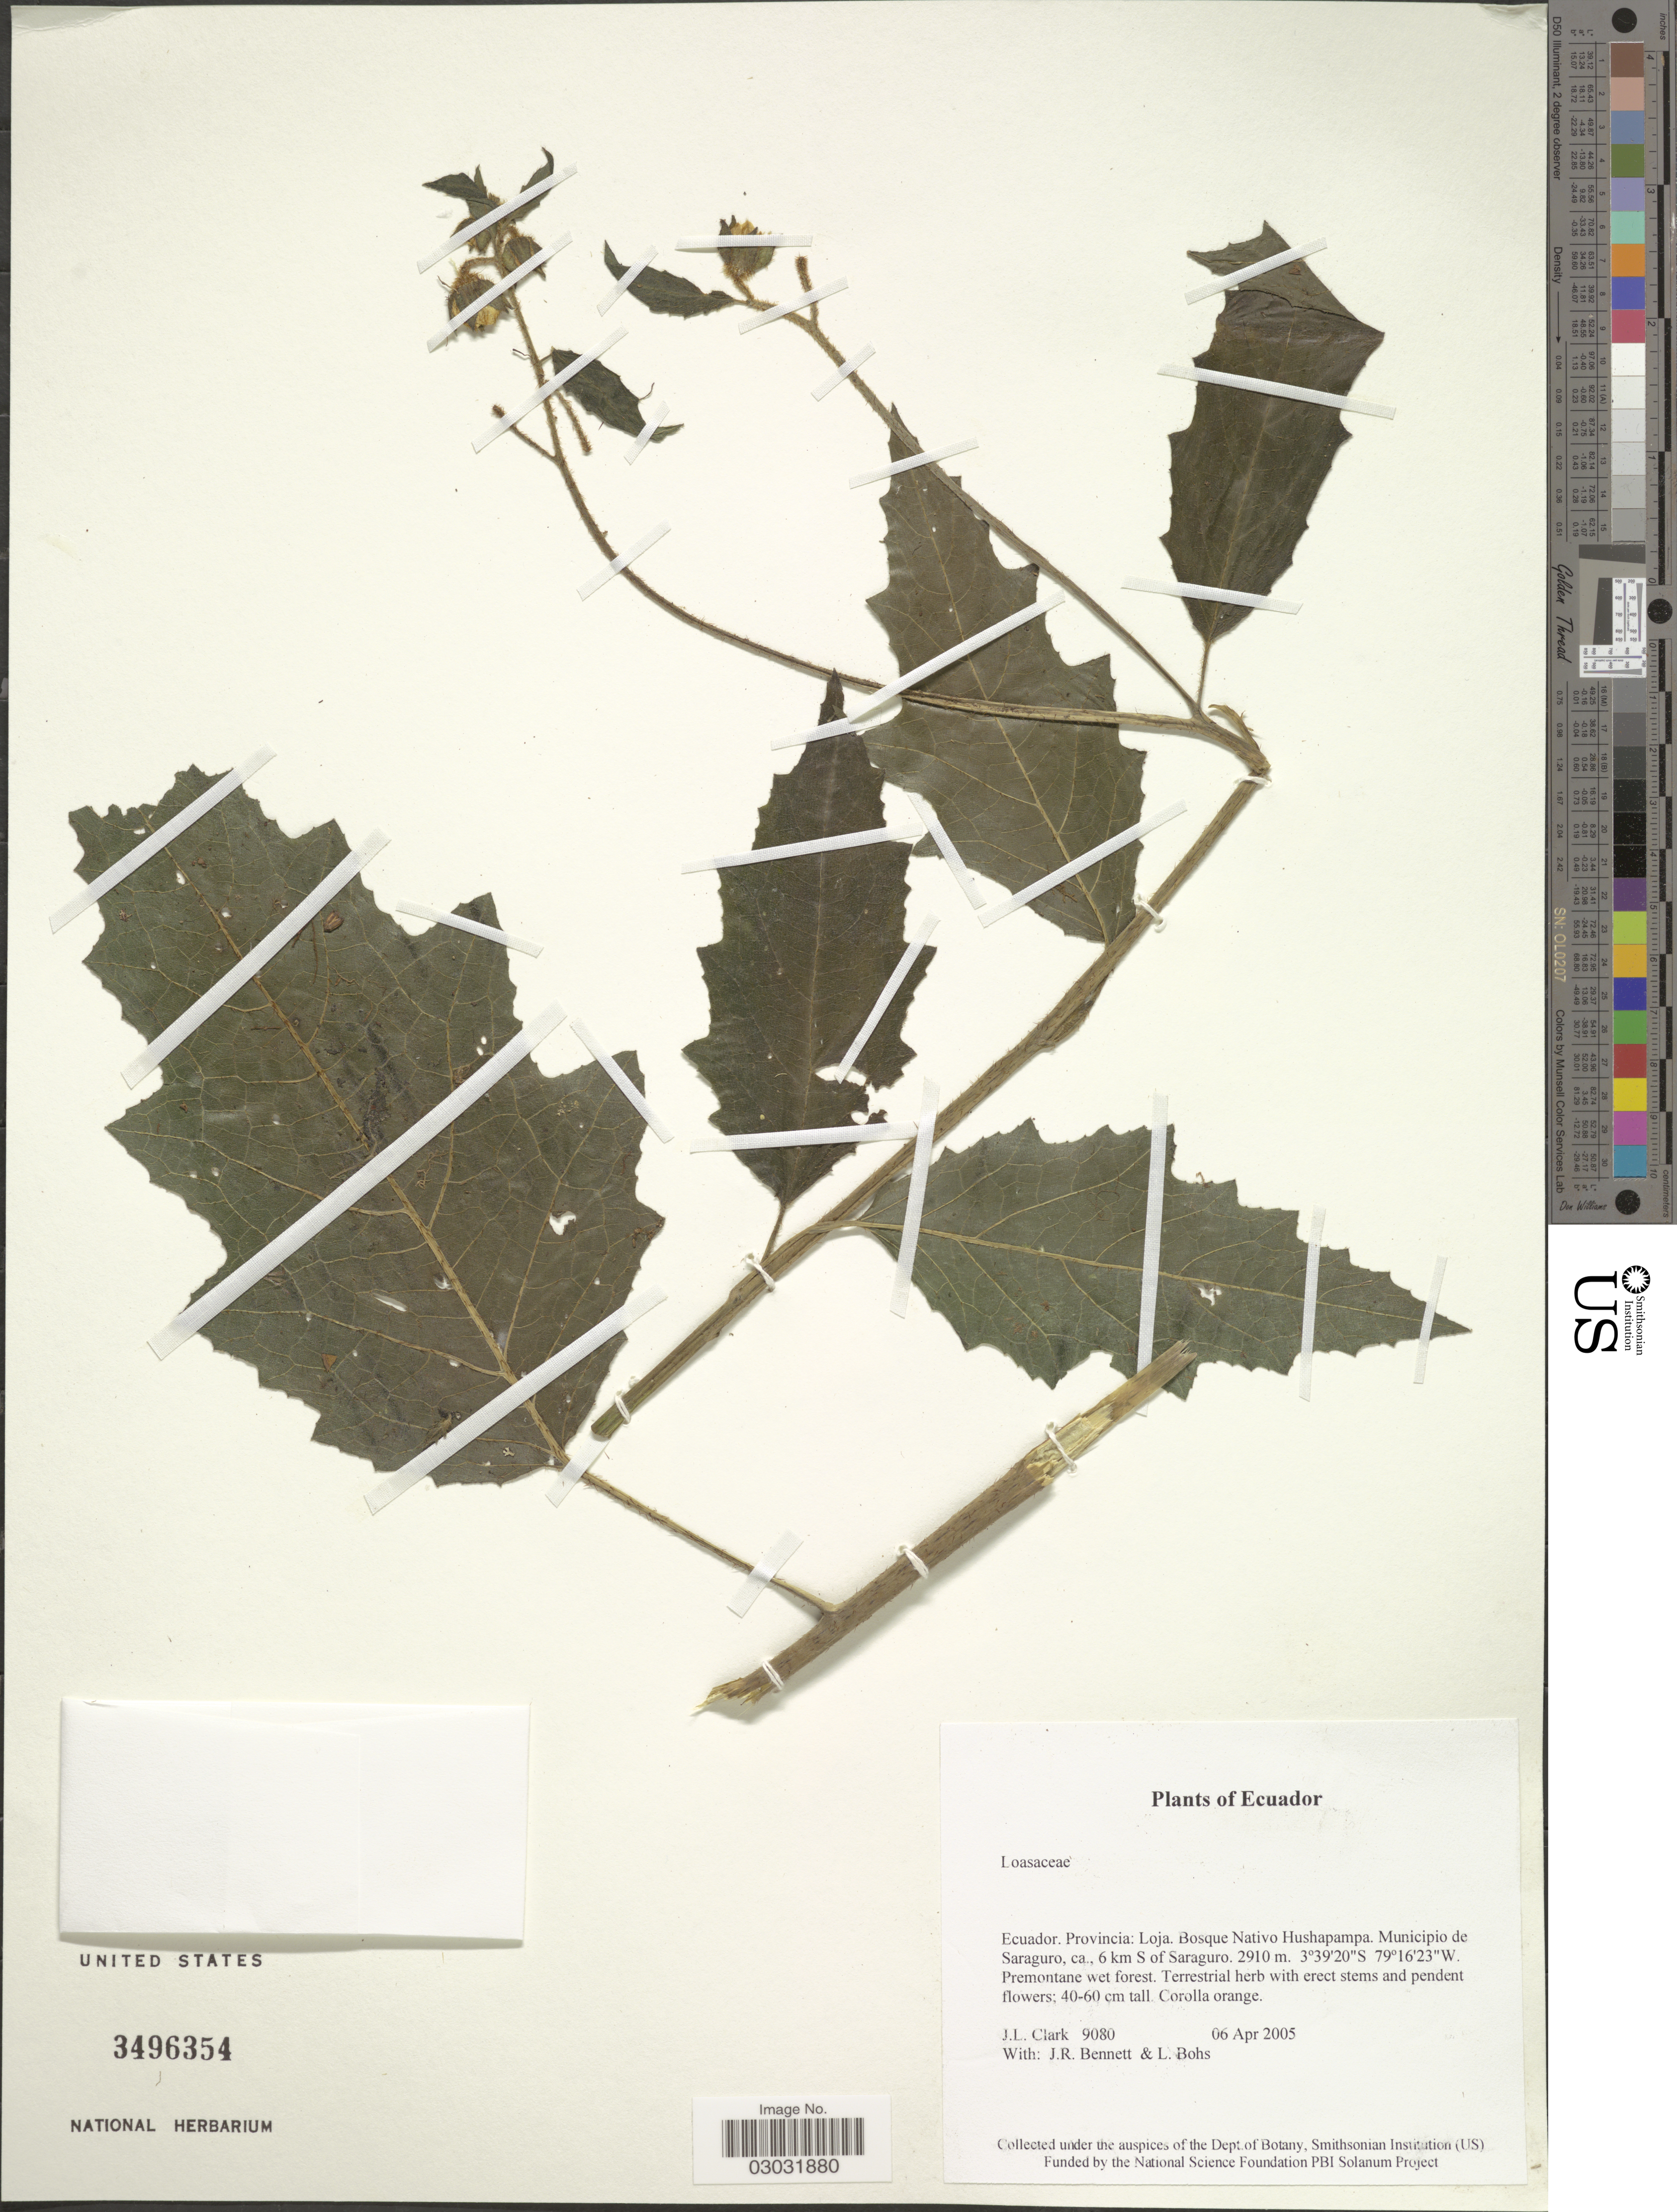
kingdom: Plantae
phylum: Tracheophyta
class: Magnoliopsida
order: Cornales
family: Loasaceae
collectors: J. L. Clark, J. R. Bennett & L. A. Bohs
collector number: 9080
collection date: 2005-04-06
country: Ecuador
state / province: Loja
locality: Bosque Nativo Hushapampa. Municipio de Saraguro, ca. 6 km S of Saraguro.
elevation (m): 2910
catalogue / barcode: US 3496354